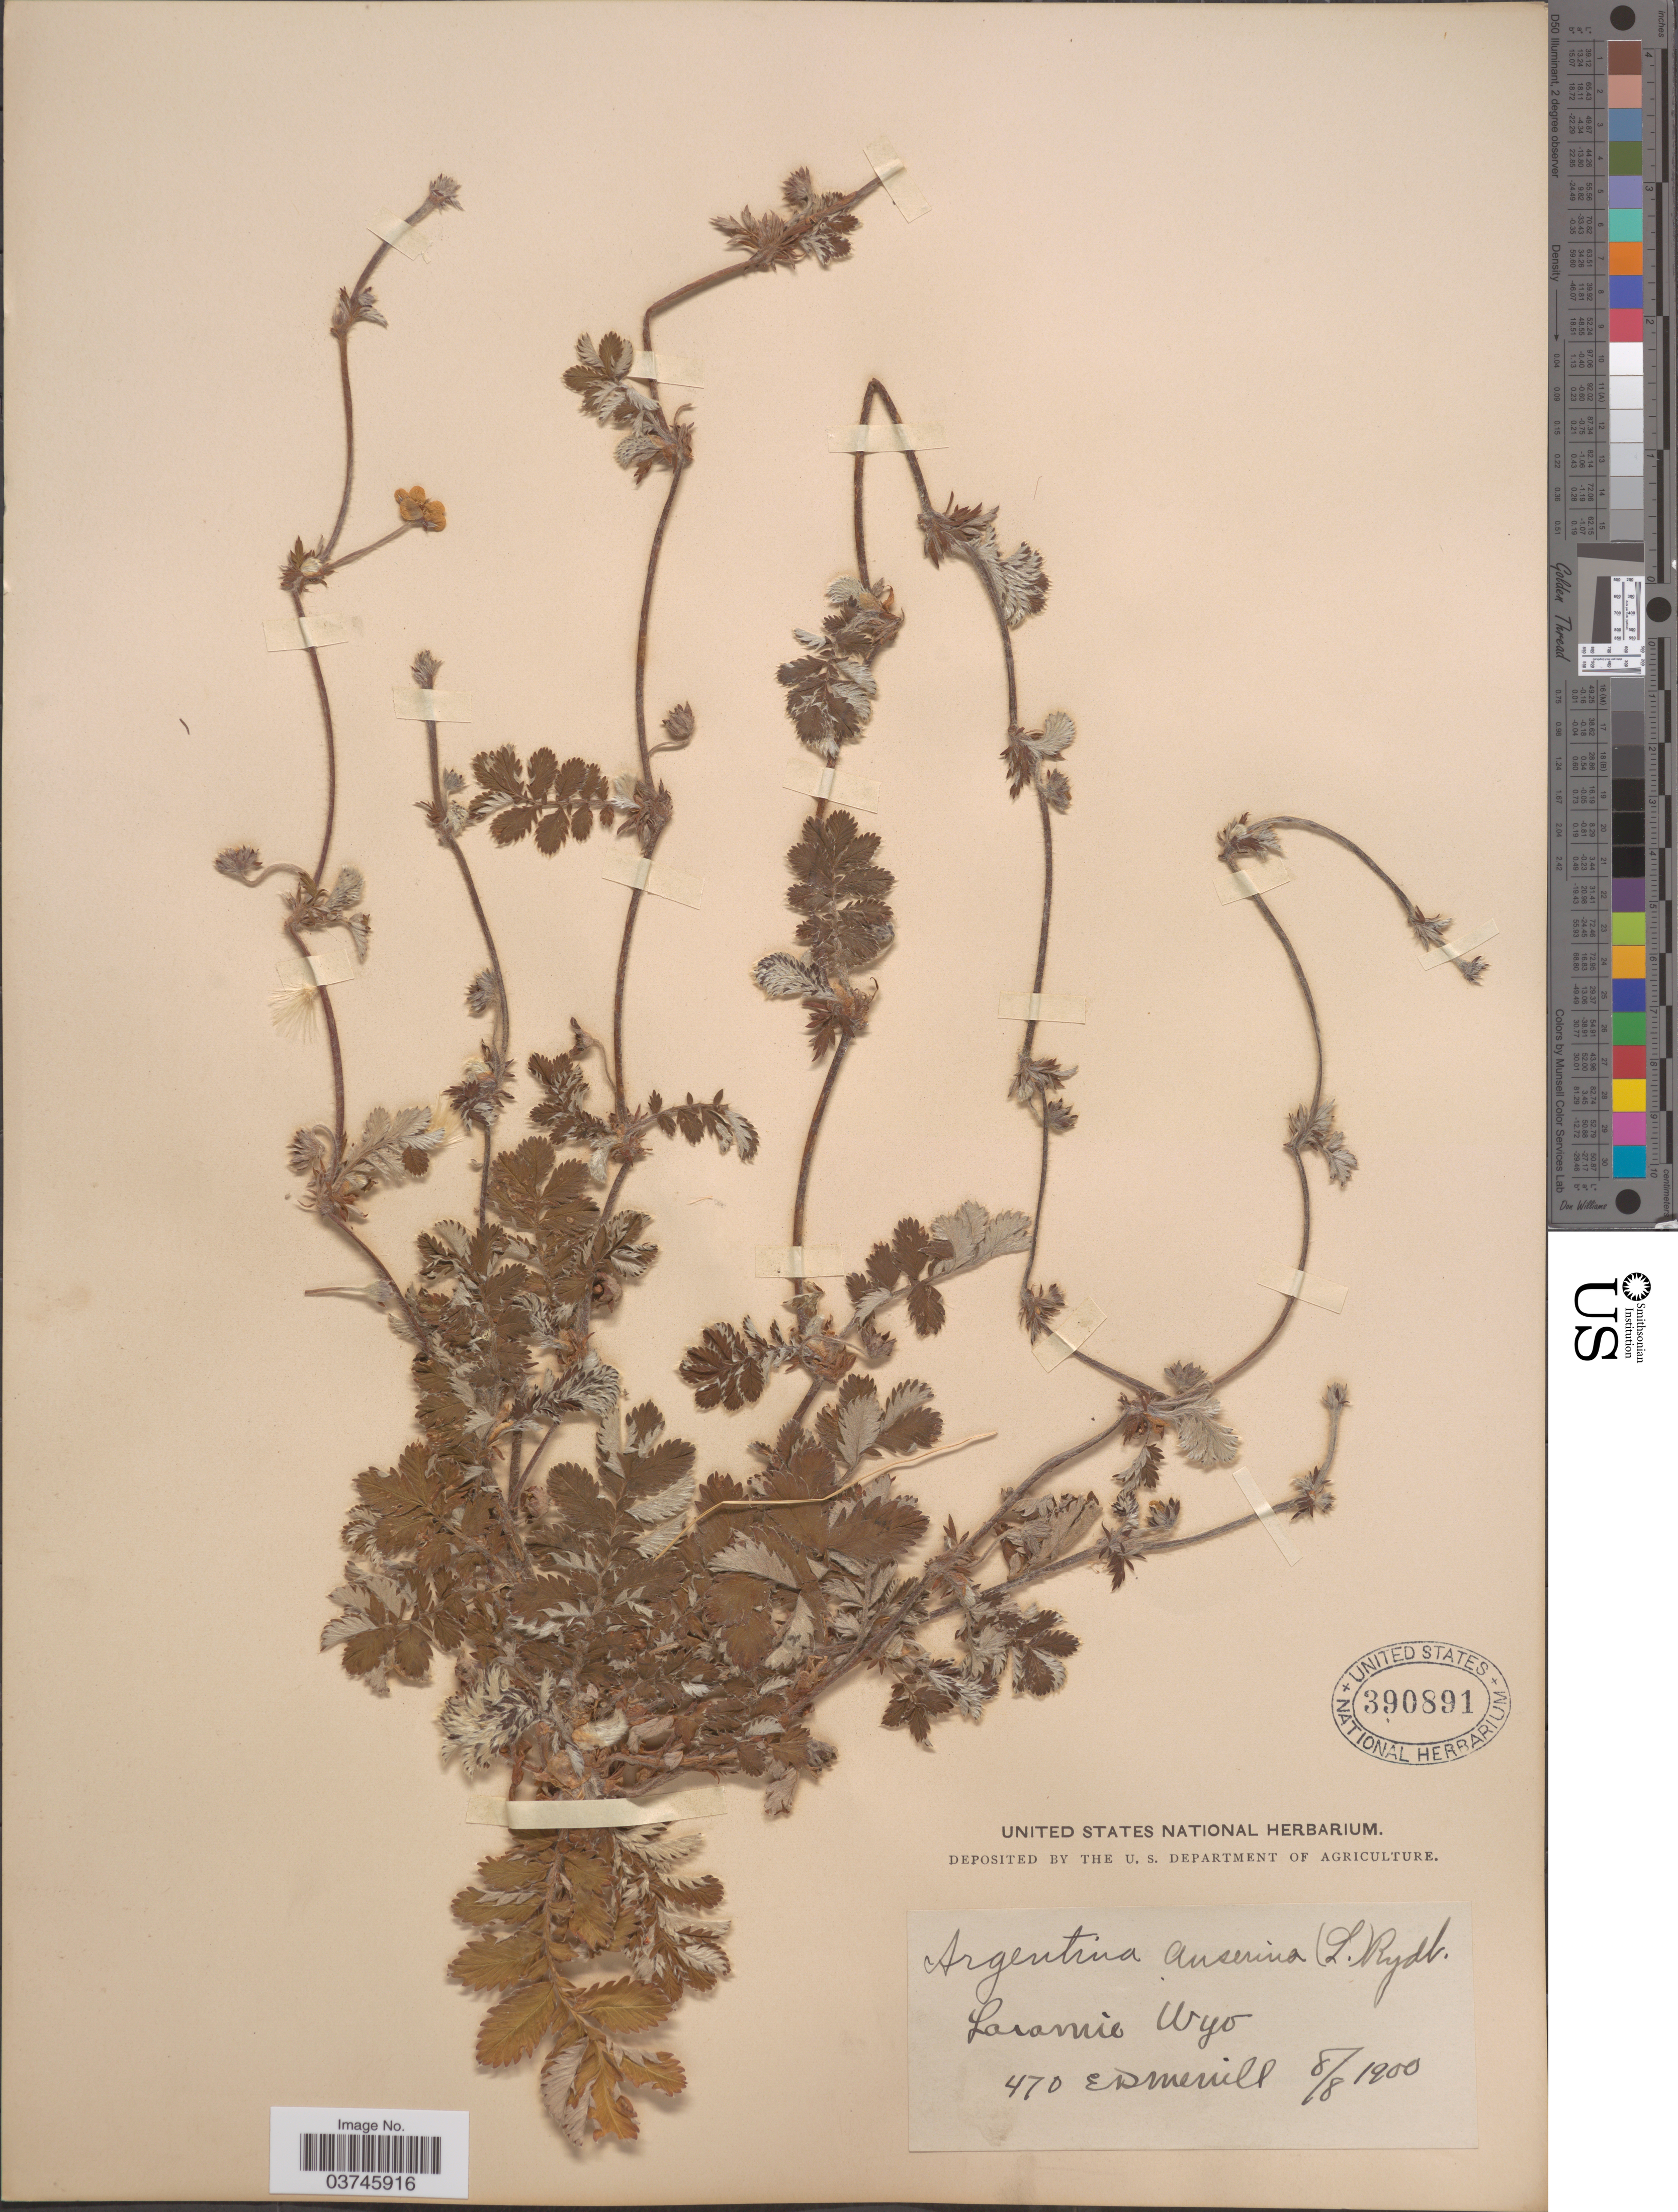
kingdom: Plantae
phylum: Tracheophyta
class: Magnoliopsida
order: Rosales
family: Rosaceae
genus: Argentina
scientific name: Argentina anserina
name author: (L.) Rydb.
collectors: E. D. Merrill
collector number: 470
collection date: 1900-08-08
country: United States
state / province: Wyoming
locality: Laramie.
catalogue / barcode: US 390891